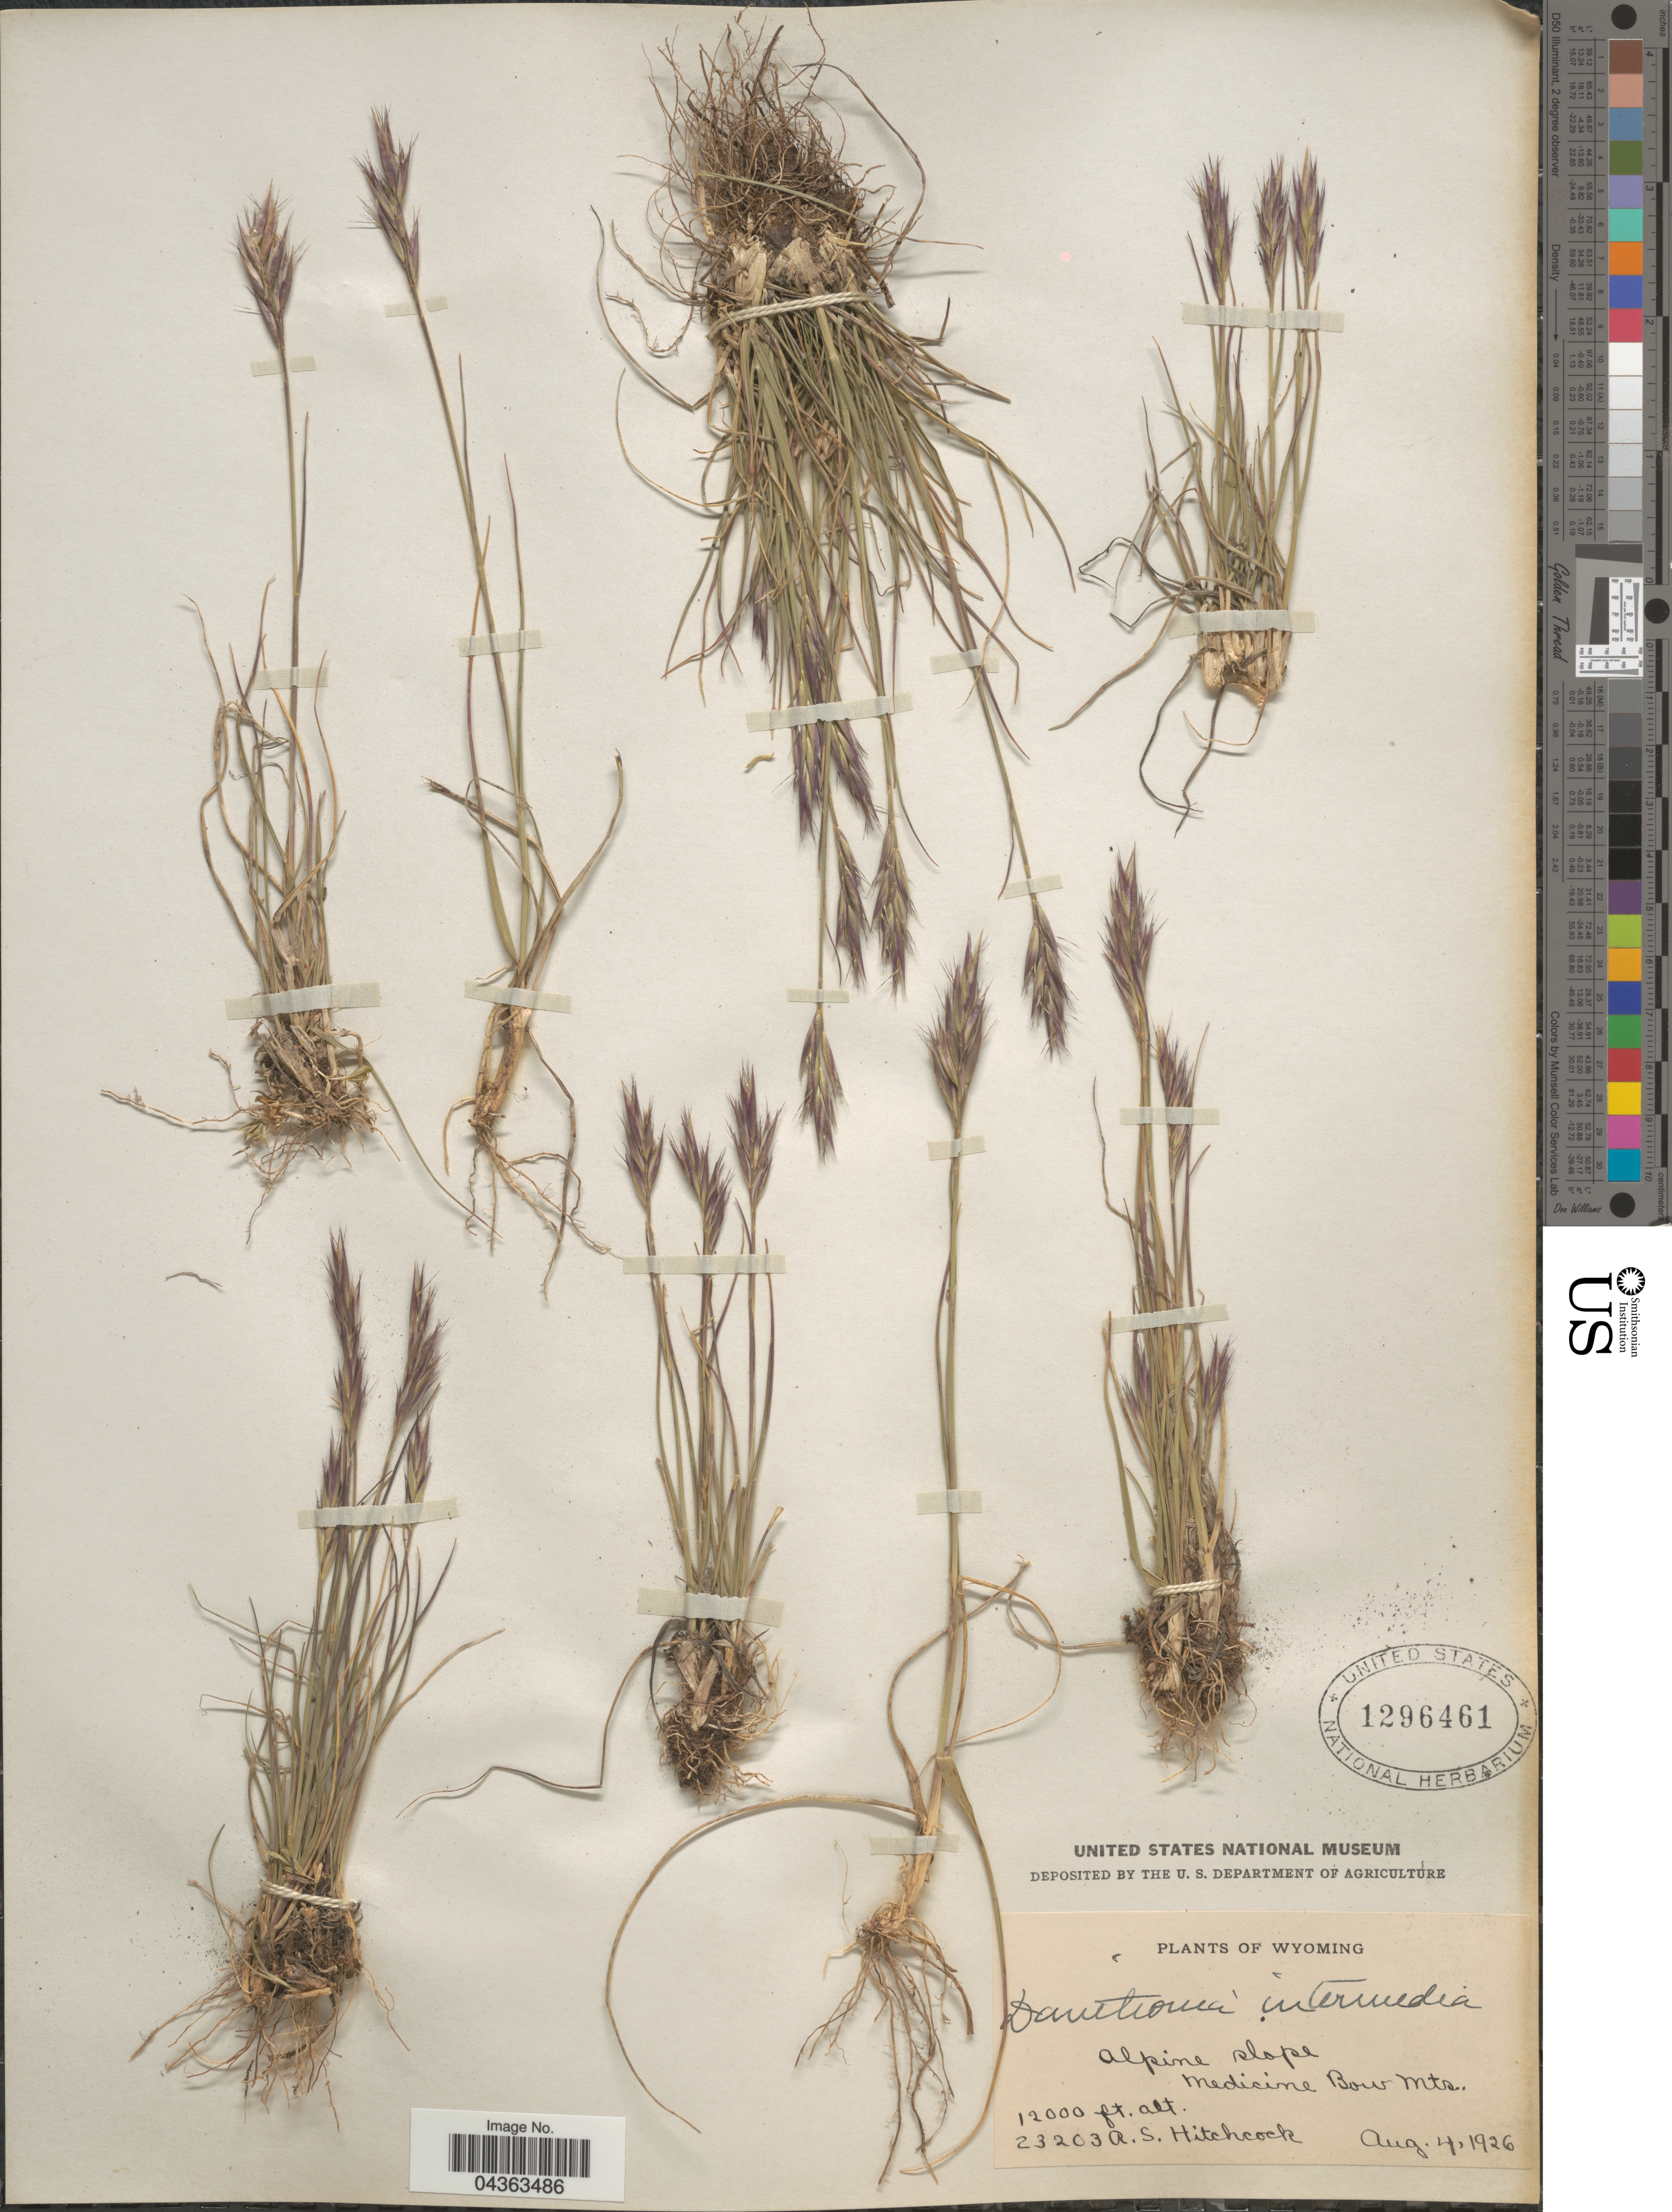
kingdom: Plantae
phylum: Tracheophyta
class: Liliopsida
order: Poales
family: Poaceae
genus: Danthonia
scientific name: Danthonia intermedia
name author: Vasey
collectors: A. S. Hitchcock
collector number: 23203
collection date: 1926-08-04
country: United States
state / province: Wyoming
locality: Alpine slope. Medicine Bow Mts.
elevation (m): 3658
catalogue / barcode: US 1296461